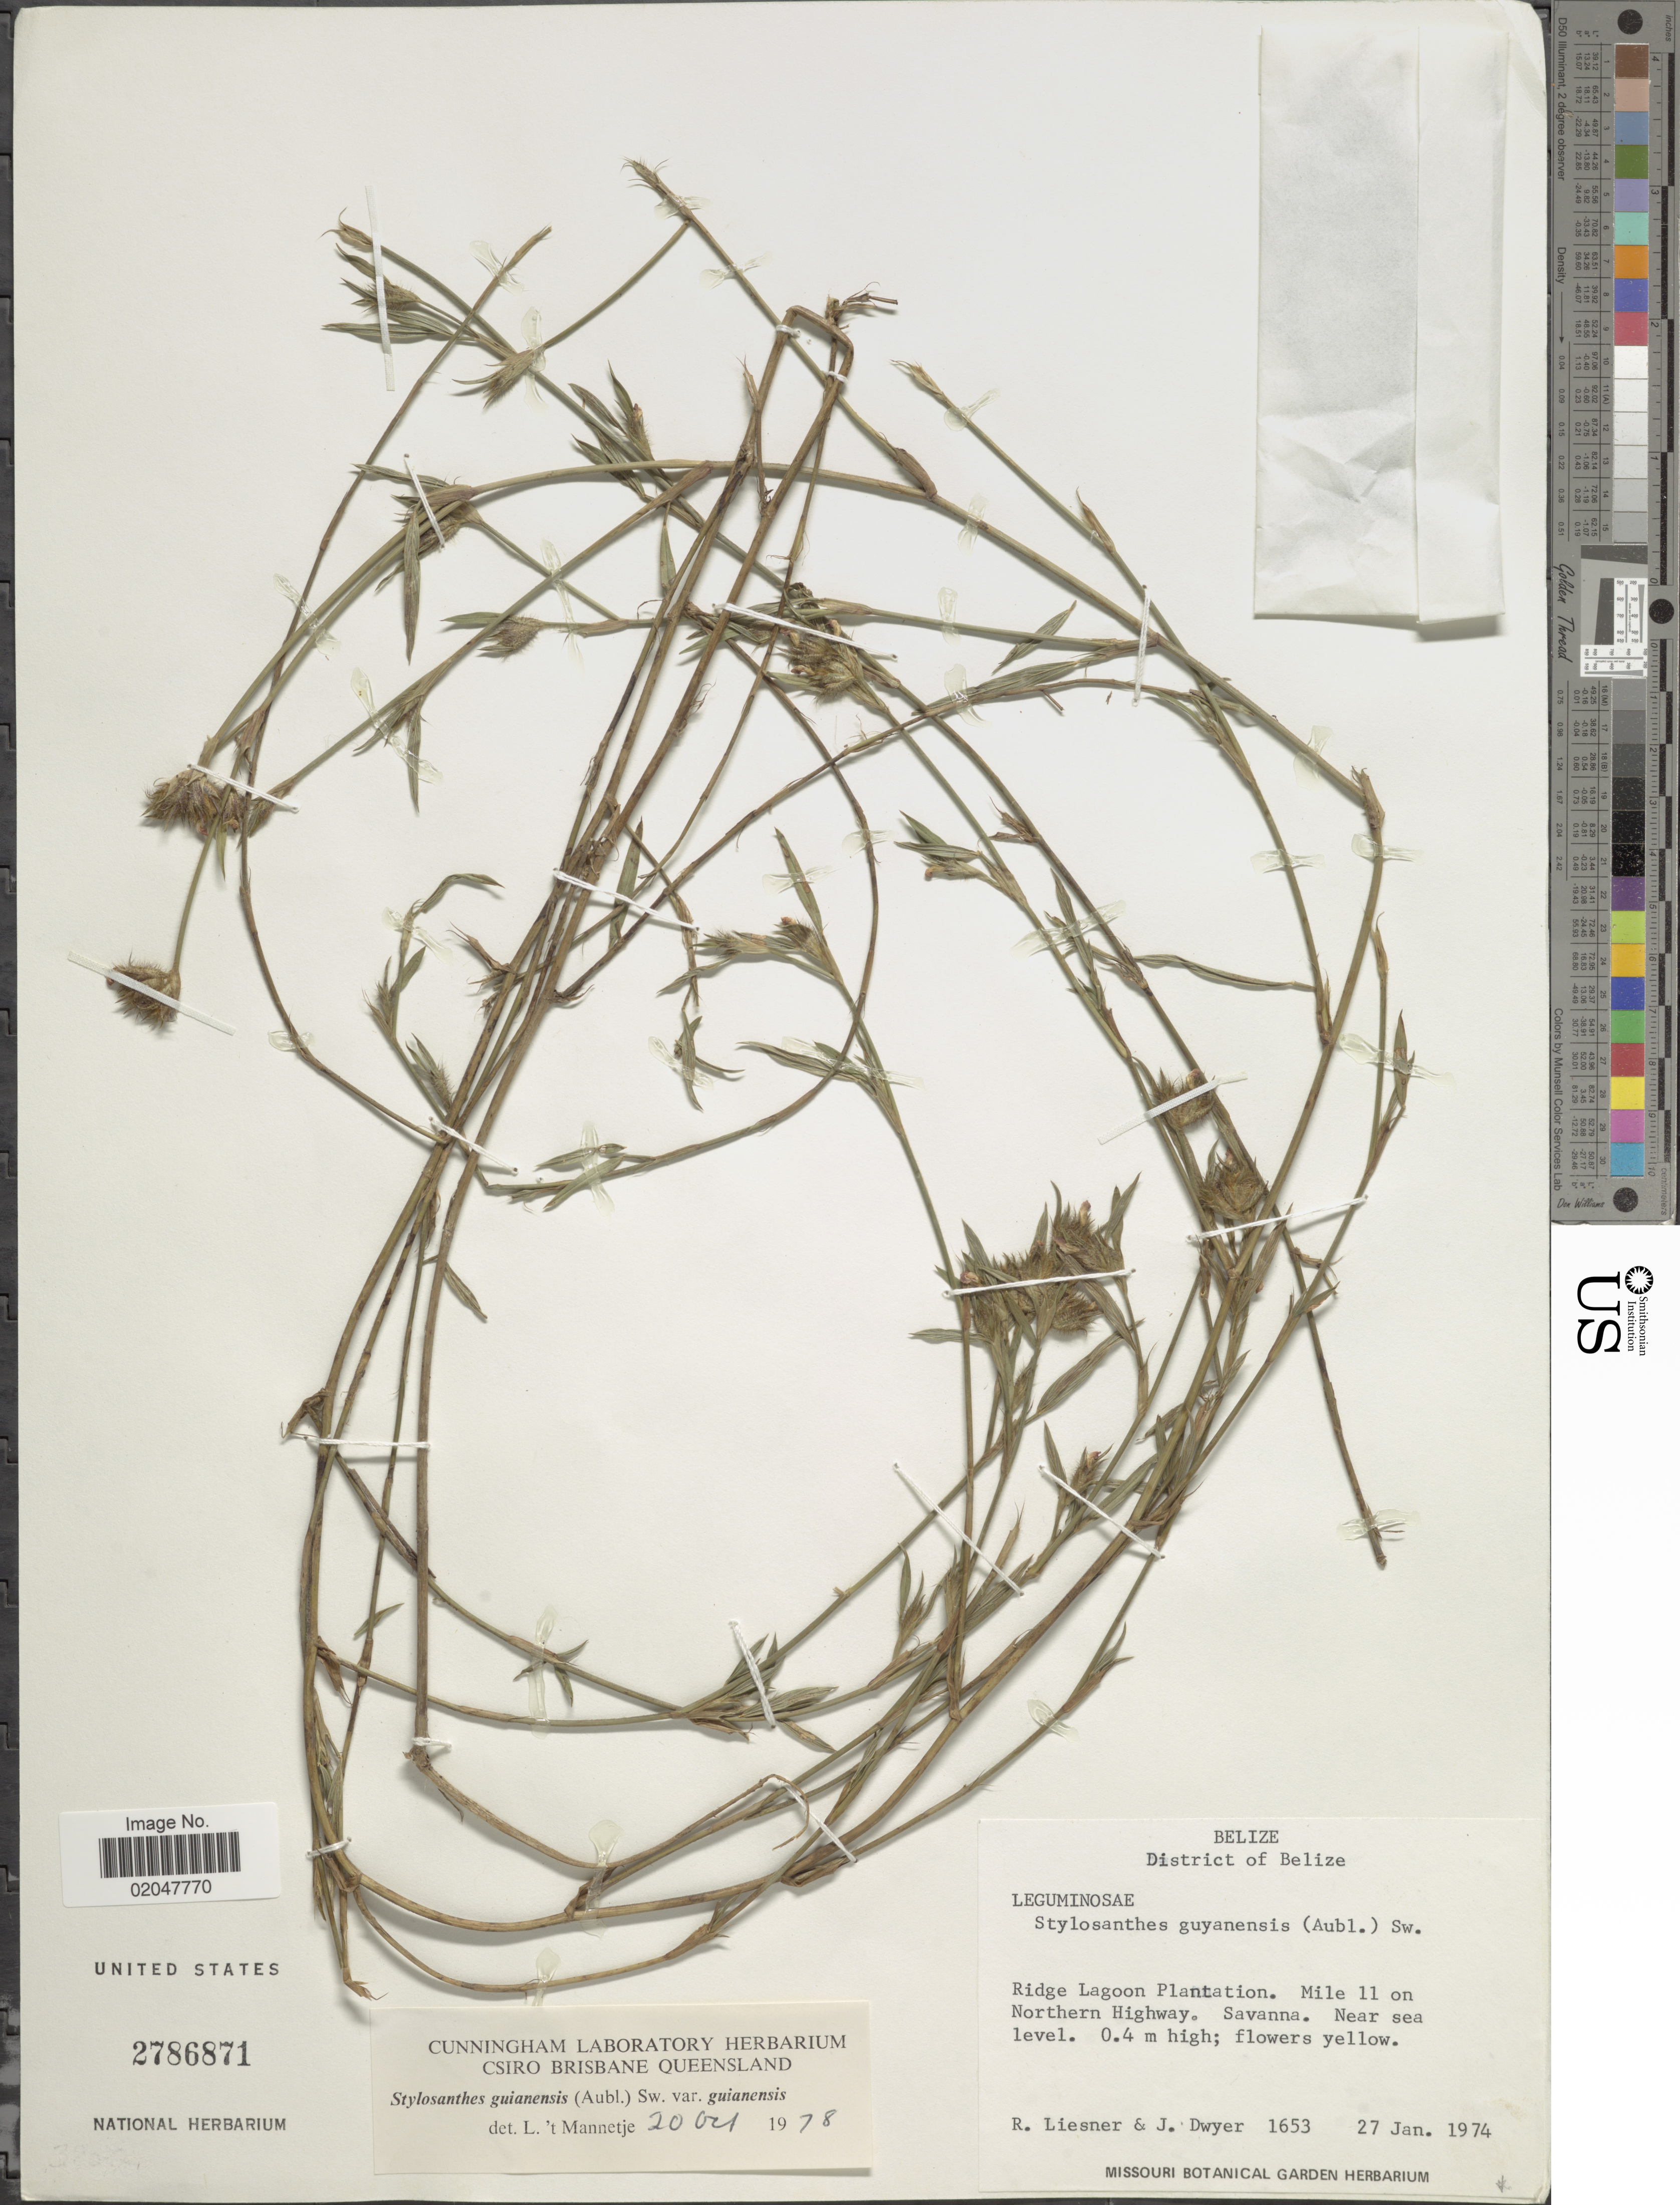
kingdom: Plantae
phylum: Tracheophyta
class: Magnoliopsida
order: Fabales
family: Fabaceae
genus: Stylosanthes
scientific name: Stylosanthes guianensis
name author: (Aubl.) Sw.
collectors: R. L. Liesner & J. Dwyer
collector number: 1653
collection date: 1974-01-27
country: Belize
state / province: Belize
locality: District of Belize, Ridge Lagoon Plantation. Mile 11 on Northern Highway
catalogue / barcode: US 2786871